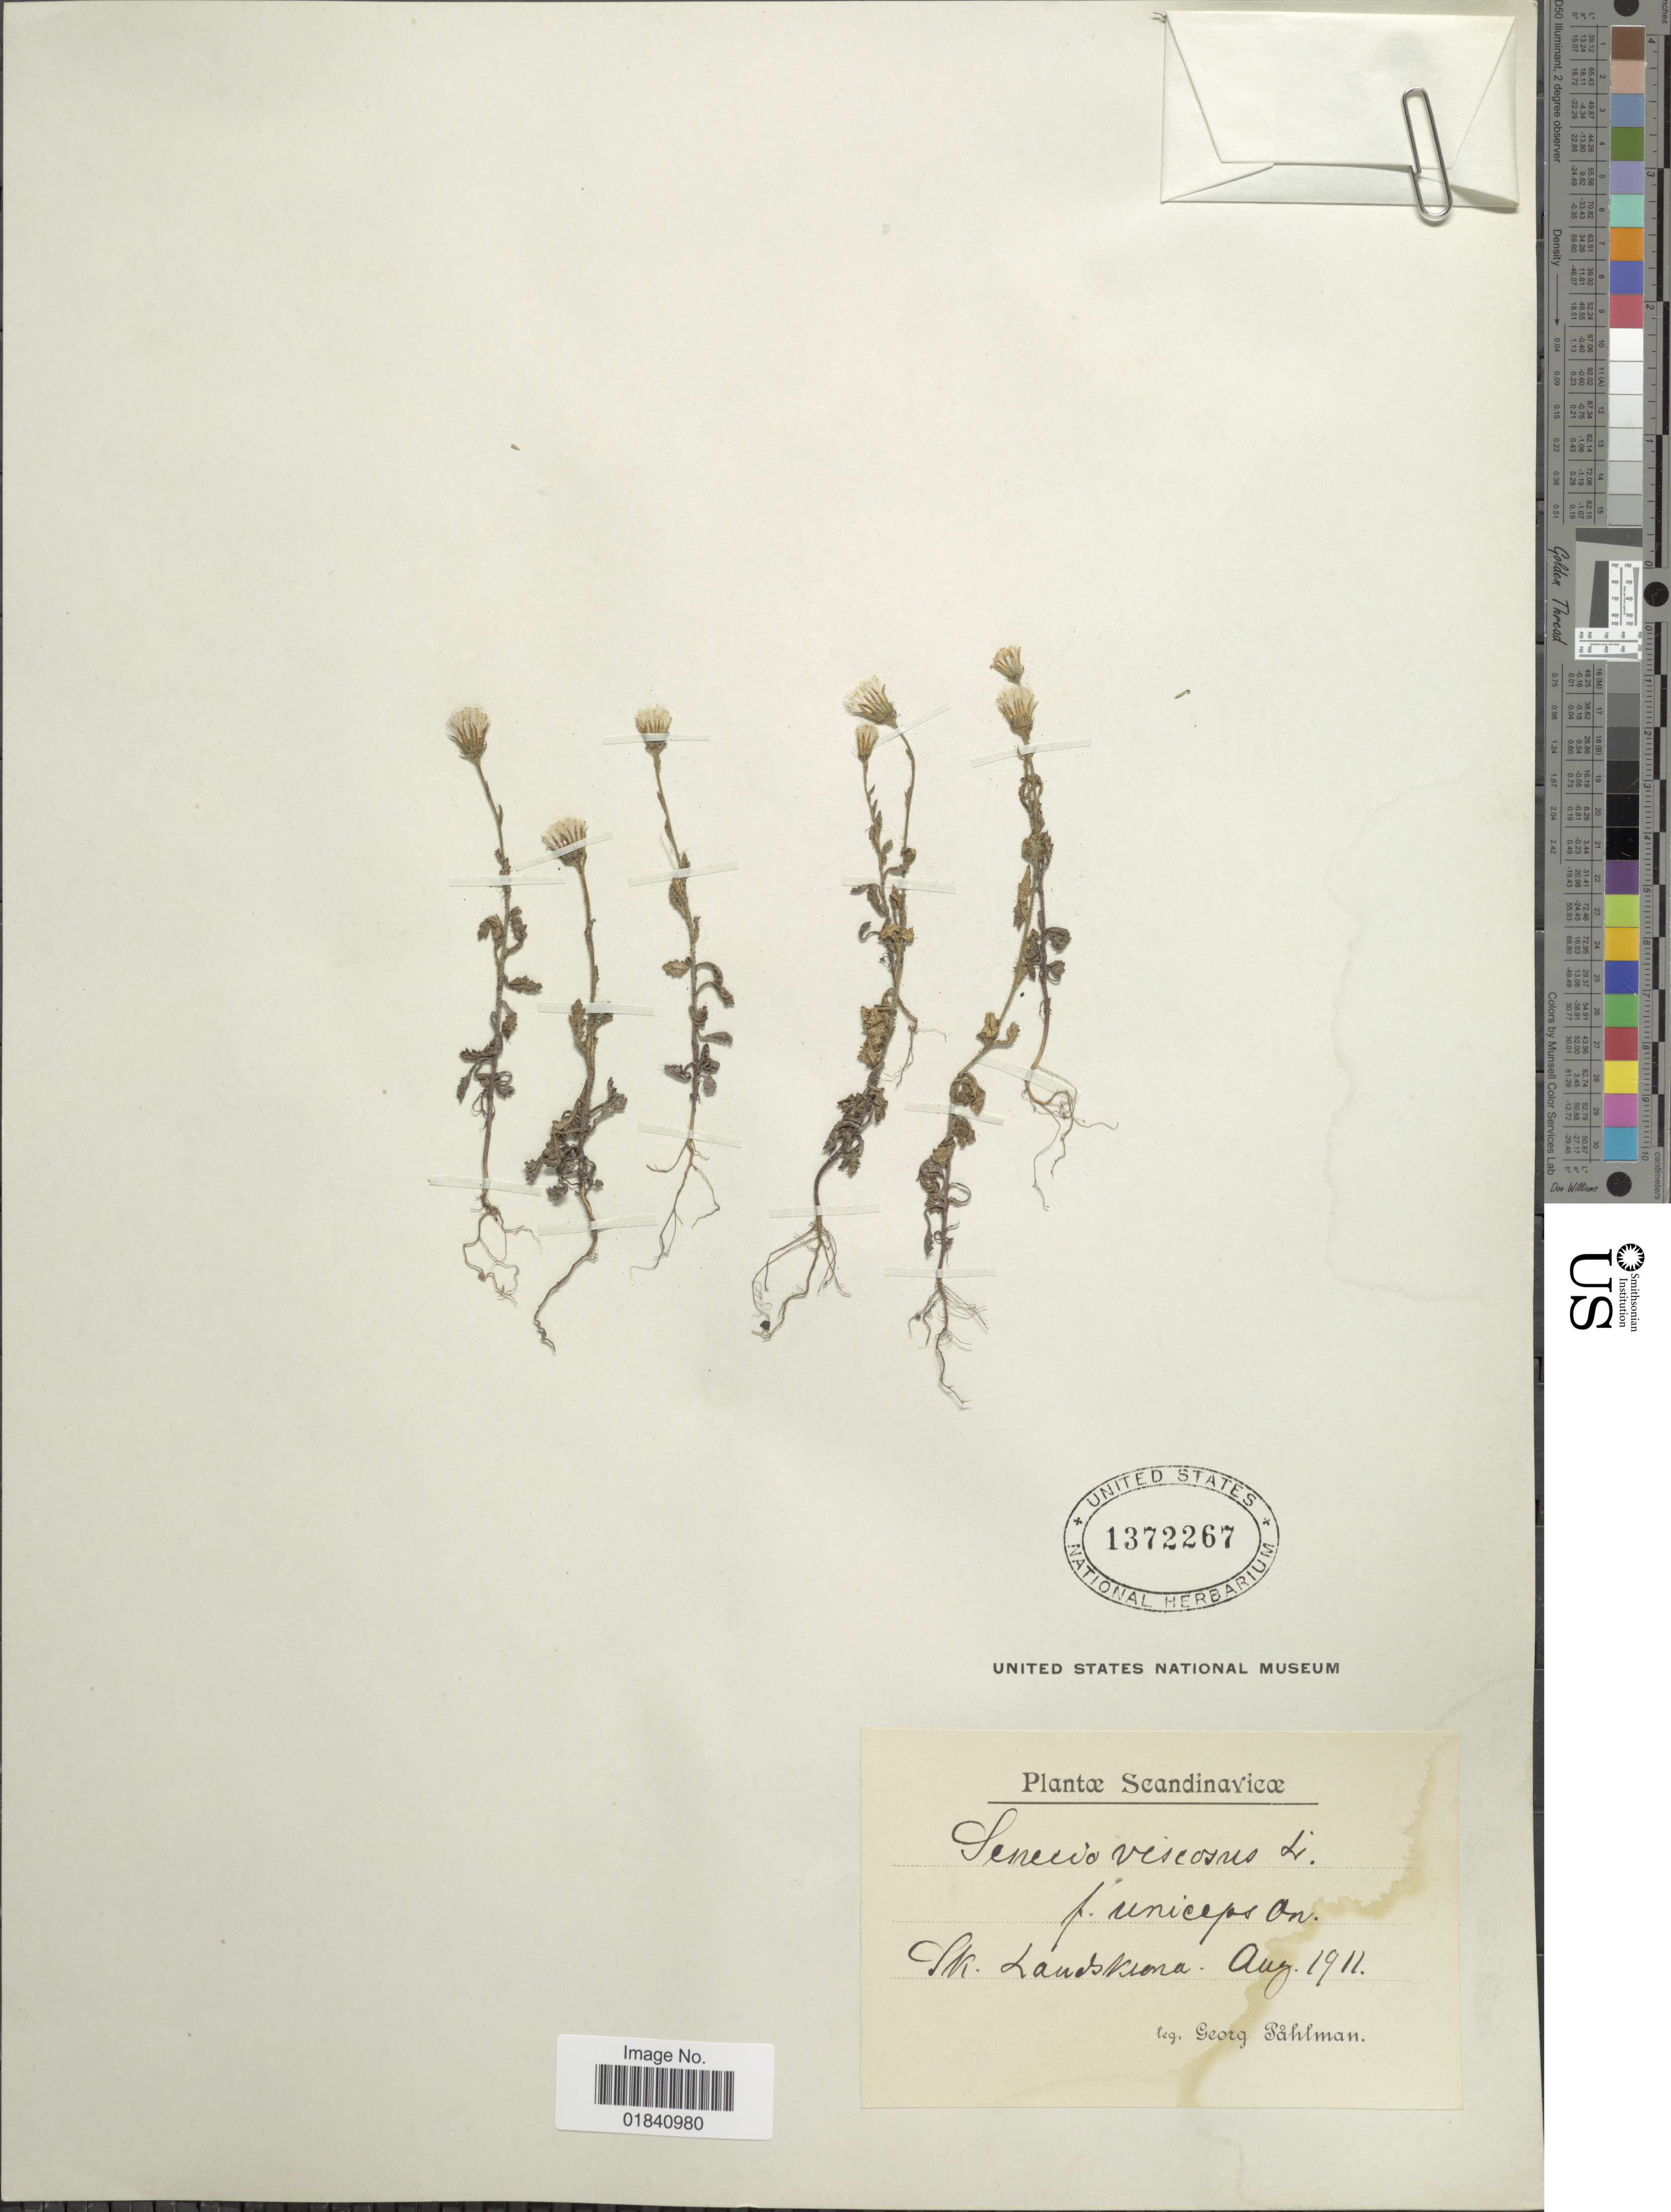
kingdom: Plantae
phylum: Tracheophyta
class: Magnoliopsida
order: Asterales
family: Asteraceae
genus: Senecio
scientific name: Senecio viscosus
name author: L.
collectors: G. Påhlman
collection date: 1911-08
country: Sweden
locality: Scandinavicae. Sk. Landsnora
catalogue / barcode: US 1372267